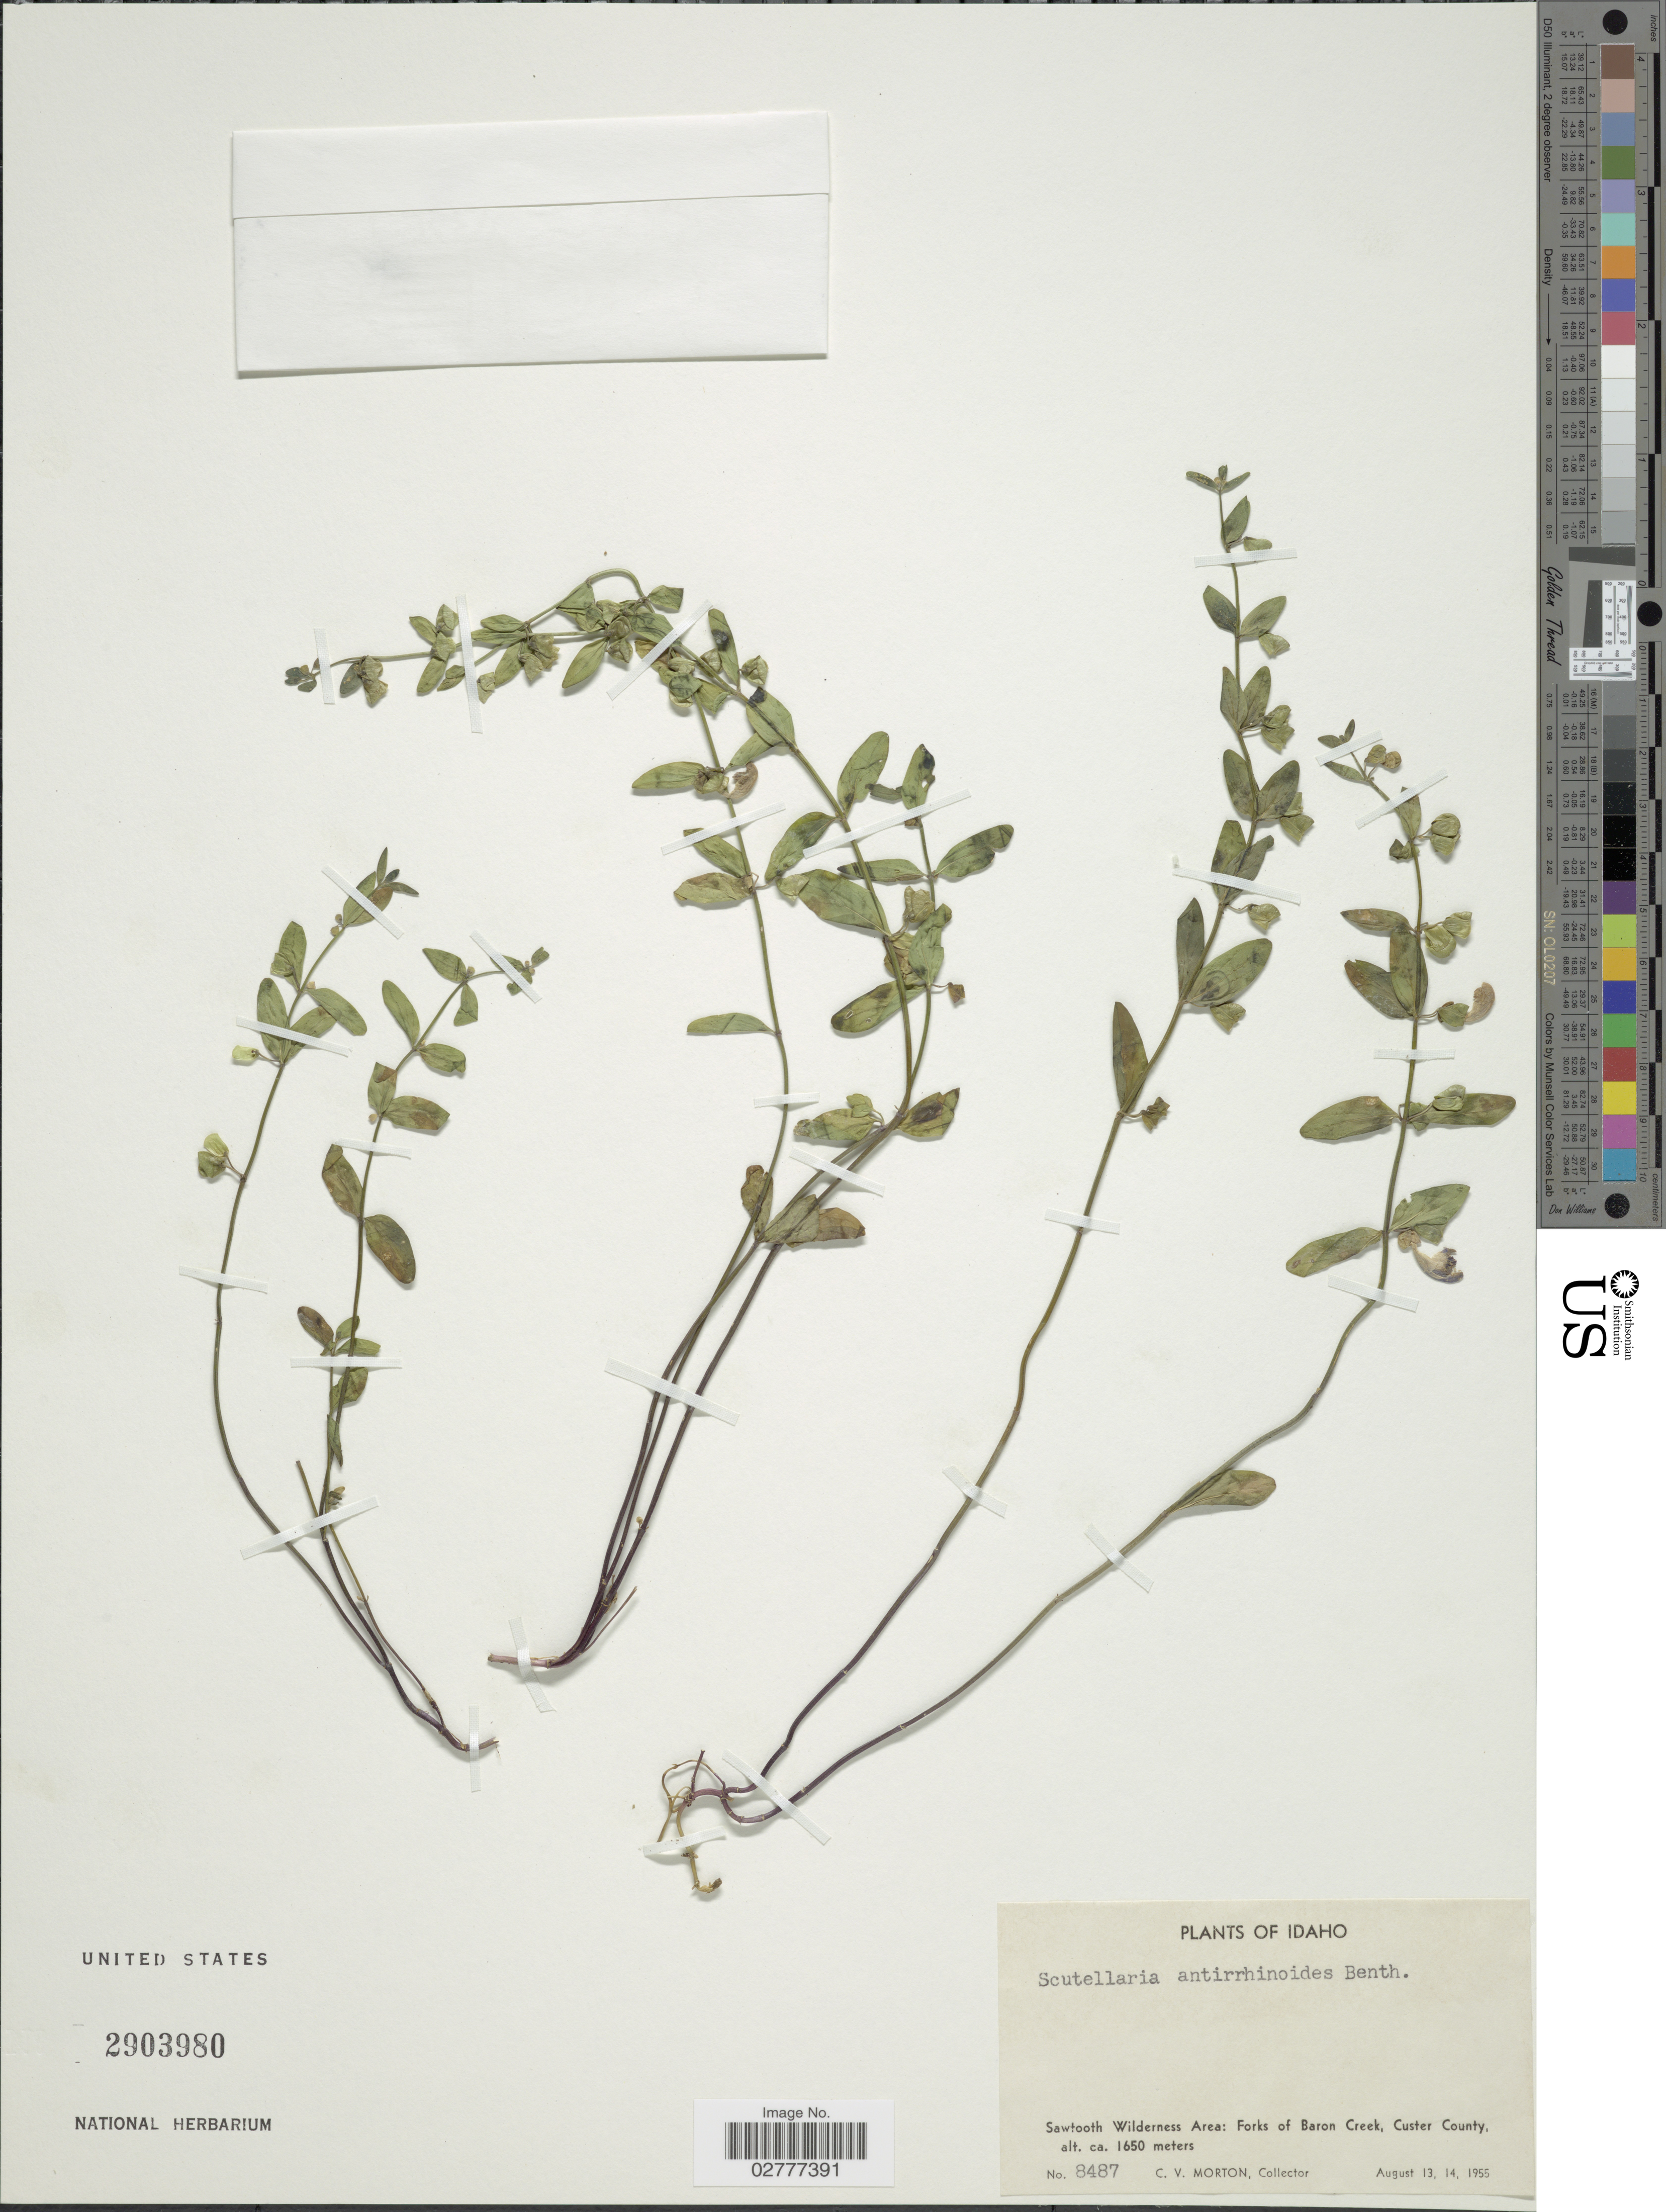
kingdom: Plantae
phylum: Tracheophyta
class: Magnoliopsida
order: Lamiales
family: Lamiaceae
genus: Scutellaria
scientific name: Scutellaria antirrhinoides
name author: Benth.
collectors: C. V. Morton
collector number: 8487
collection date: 1955-08-13/1955-08-14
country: United States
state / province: Idaho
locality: Sawtooth Wilderness Area: Forks of Baron Creek, Custer County.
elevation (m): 1650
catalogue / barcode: US 2903980